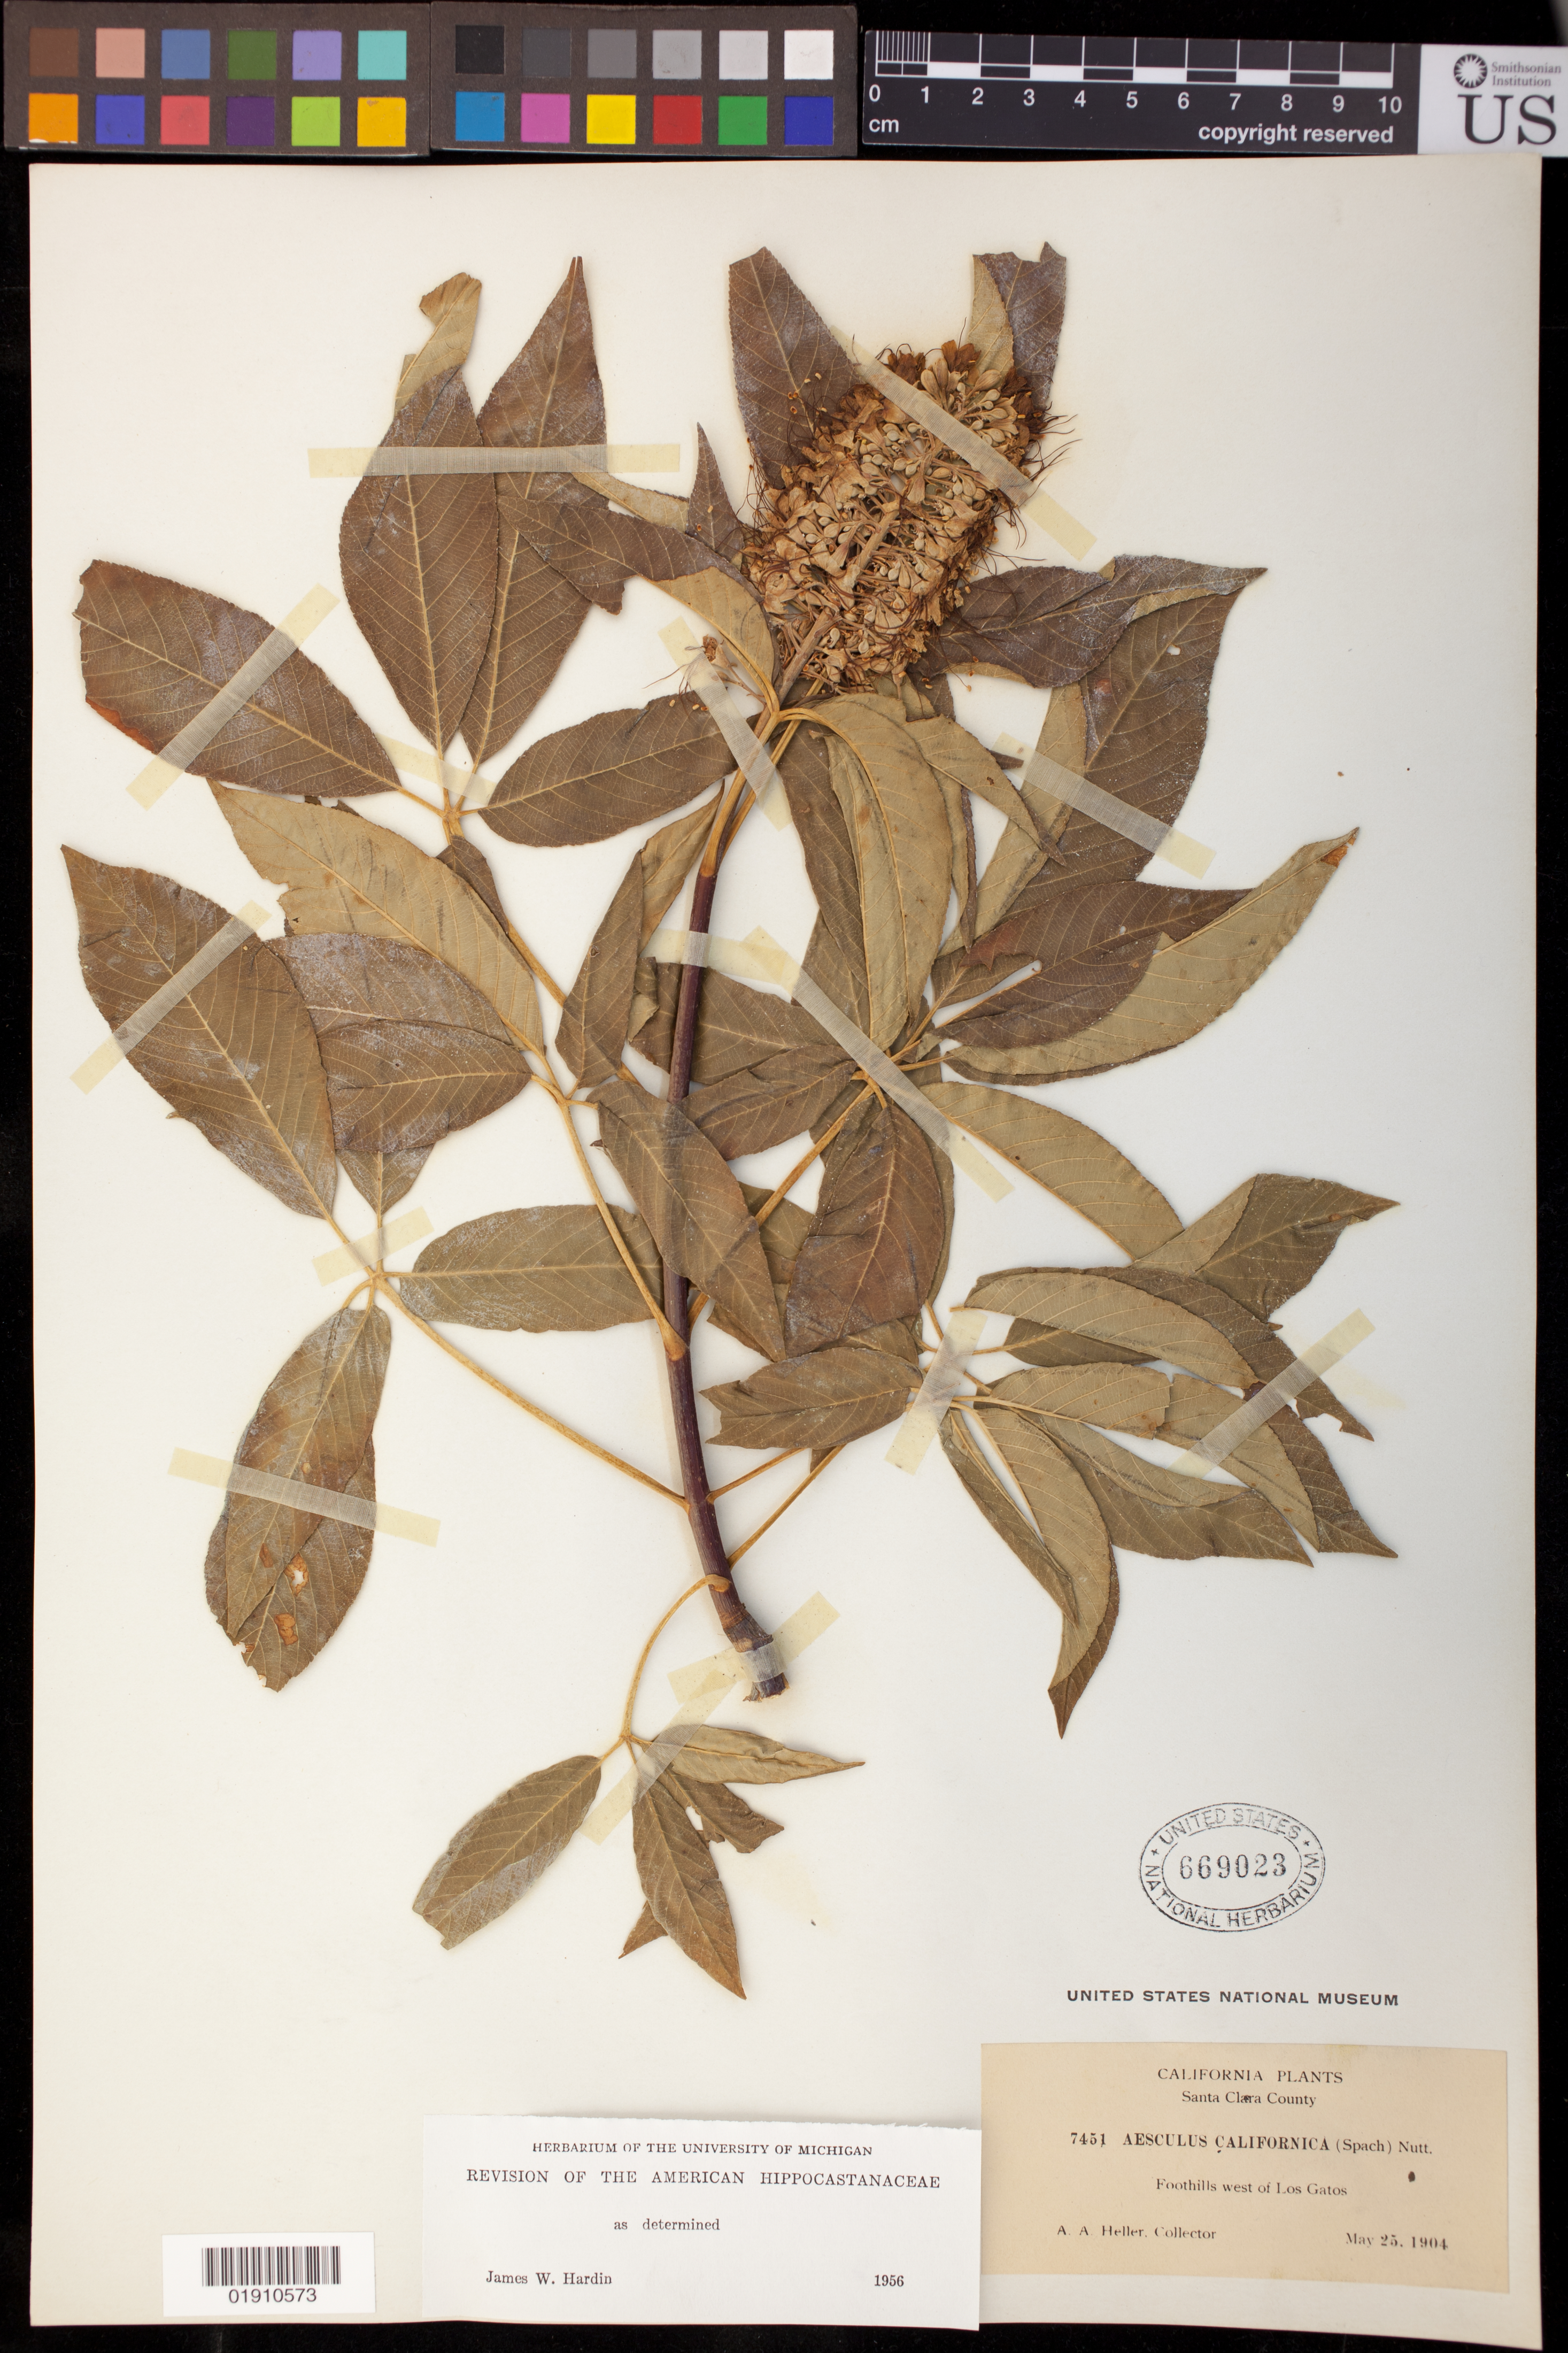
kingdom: Plantae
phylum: Tracheophyta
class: Magnoliopsida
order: Sapindales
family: Sapindaceae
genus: Aesculus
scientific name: Aesculus californica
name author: (Spach) Nutt.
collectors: A. A. Heller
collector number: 7451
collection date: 1904-05-25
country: United States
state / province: California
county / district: Santa Clara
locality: Foothills west of Los Gatos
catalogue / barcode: US 669023